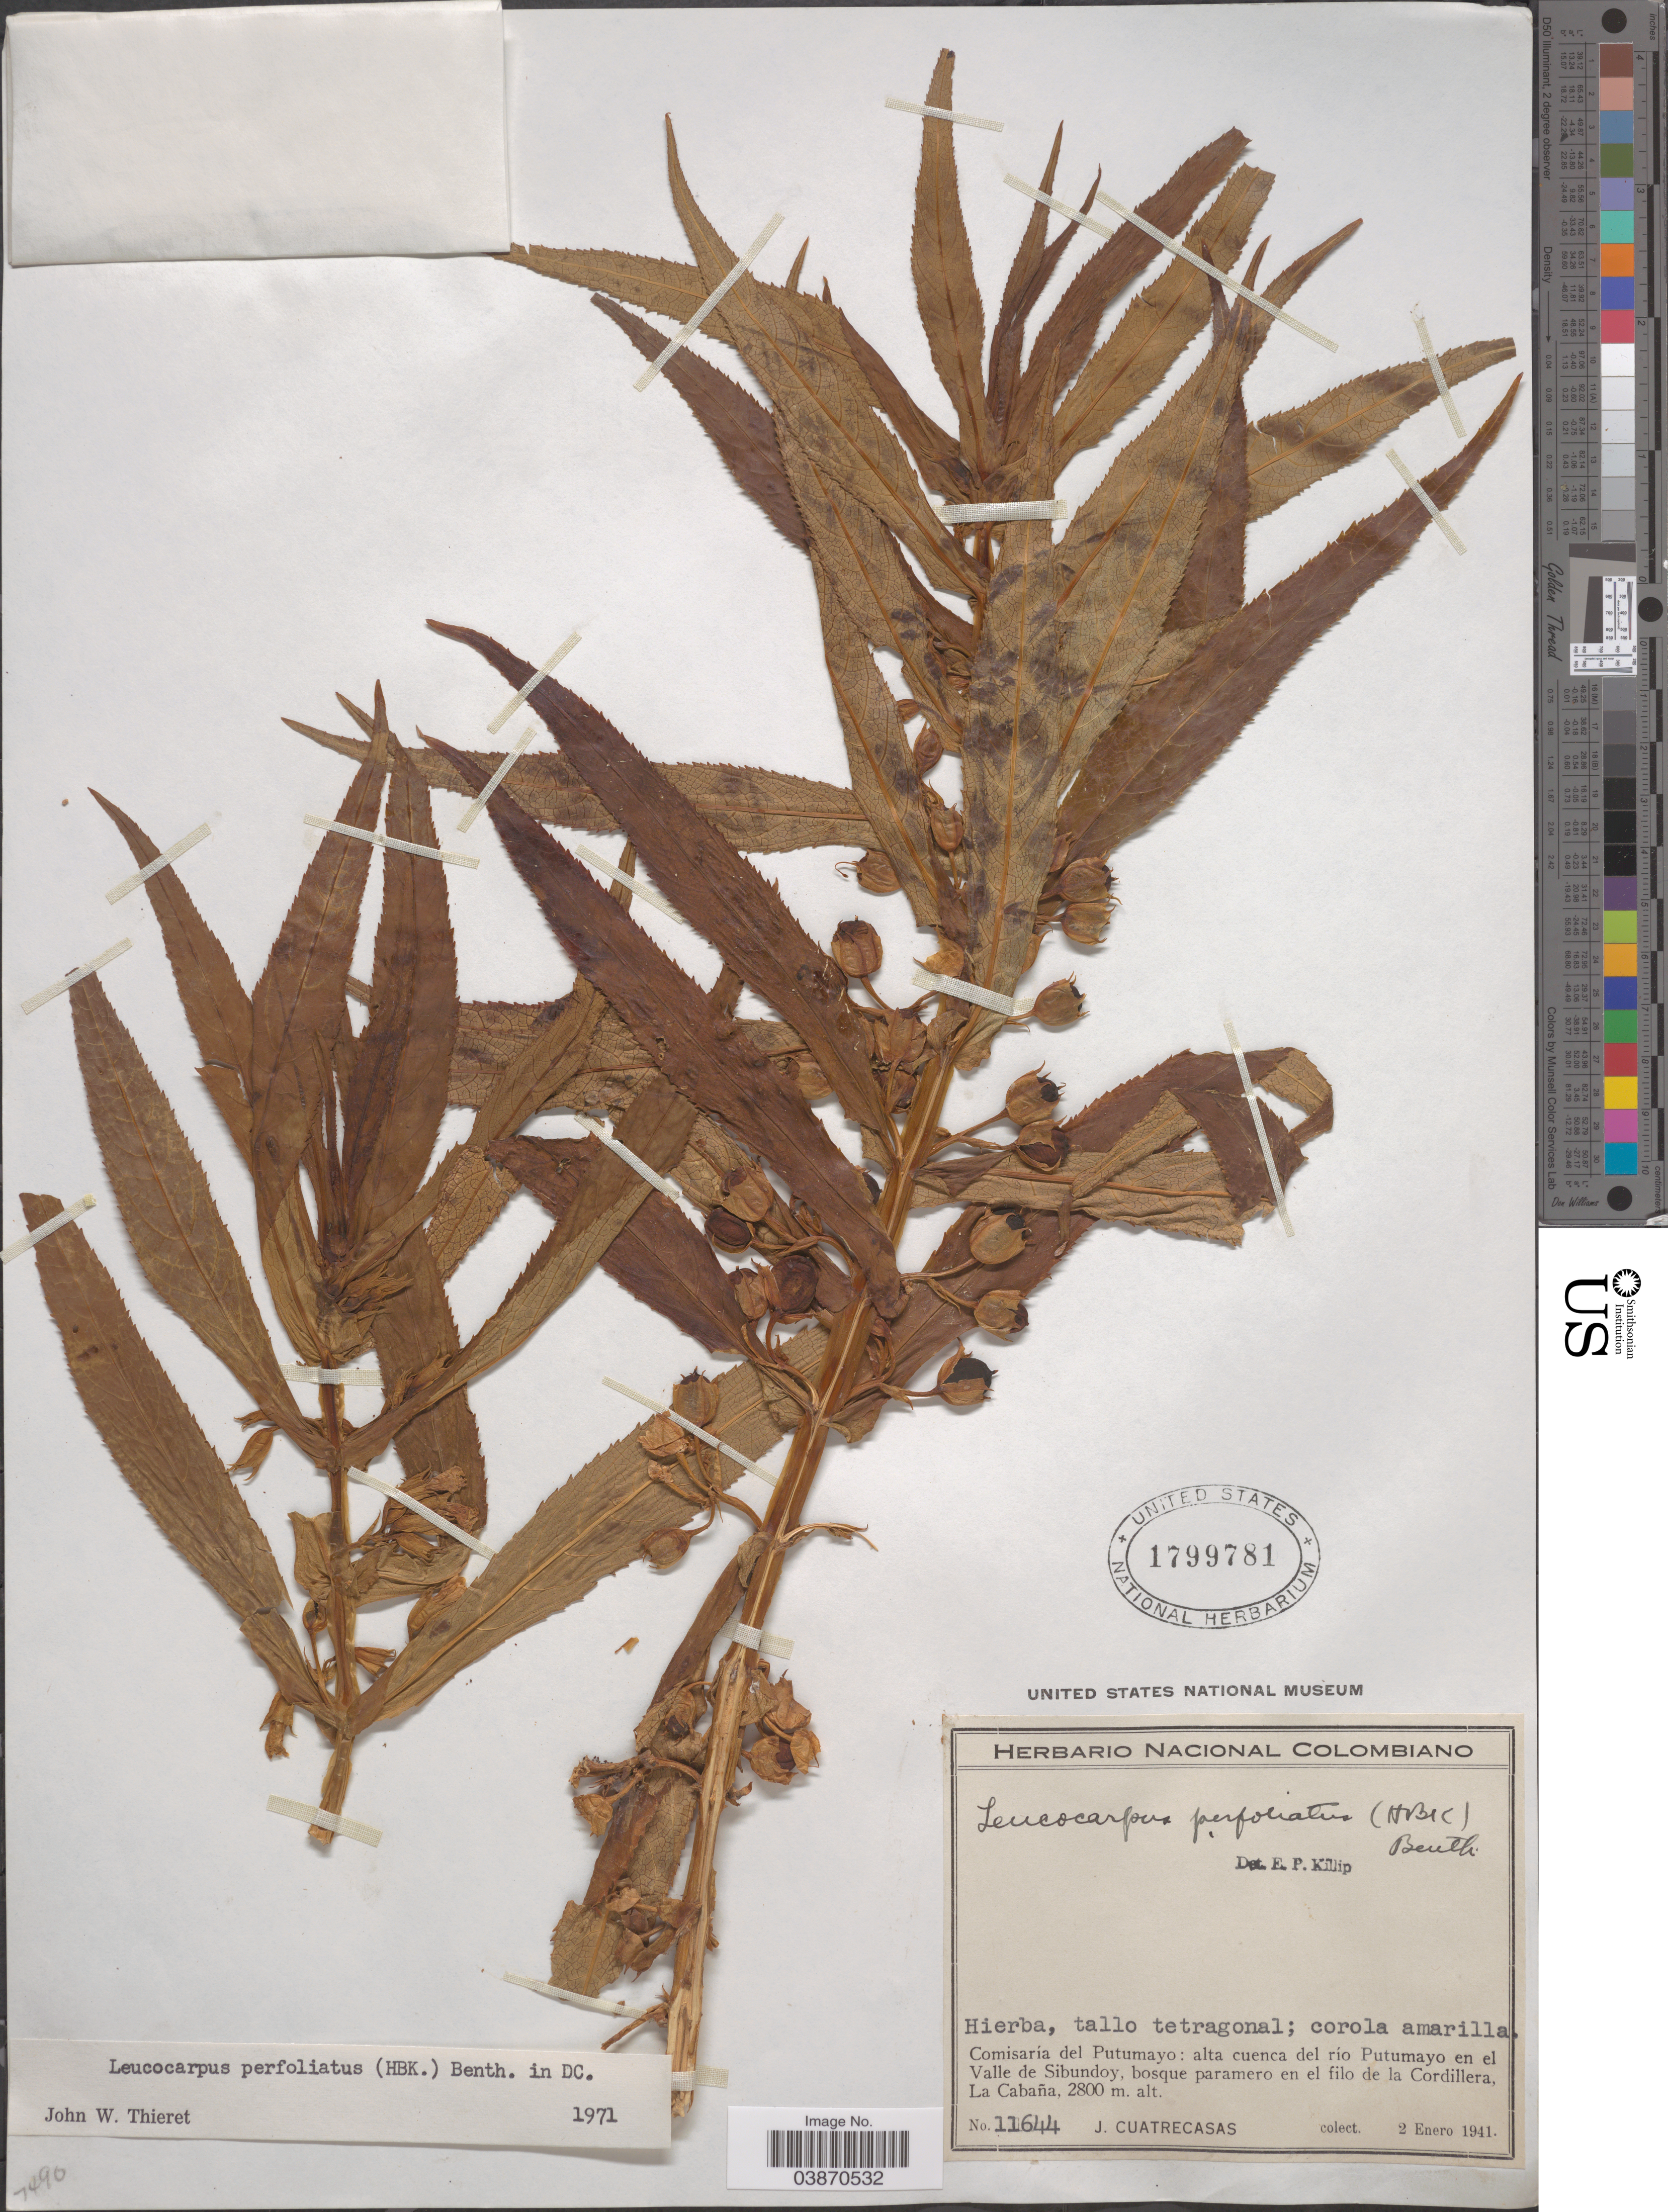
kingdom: Plantae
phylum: Tracheophyta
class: Magnoliopsida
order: Lamiales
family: Phrymaceae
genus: Leucocarpus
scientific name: Leucocarpus perfoliatus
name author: (Kunth) Benth.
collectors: J. Cuatrecasas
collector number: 11644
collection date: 1941-01-02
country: Colombia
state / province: Putumayo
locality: Comisaría del Putumayo: alta cuenca del río Putumayo en el Valle de Sibundoy, bosque paramero en el filo de la Cordillera, La Cabaña.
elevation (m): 2800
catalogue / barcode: US 1799781